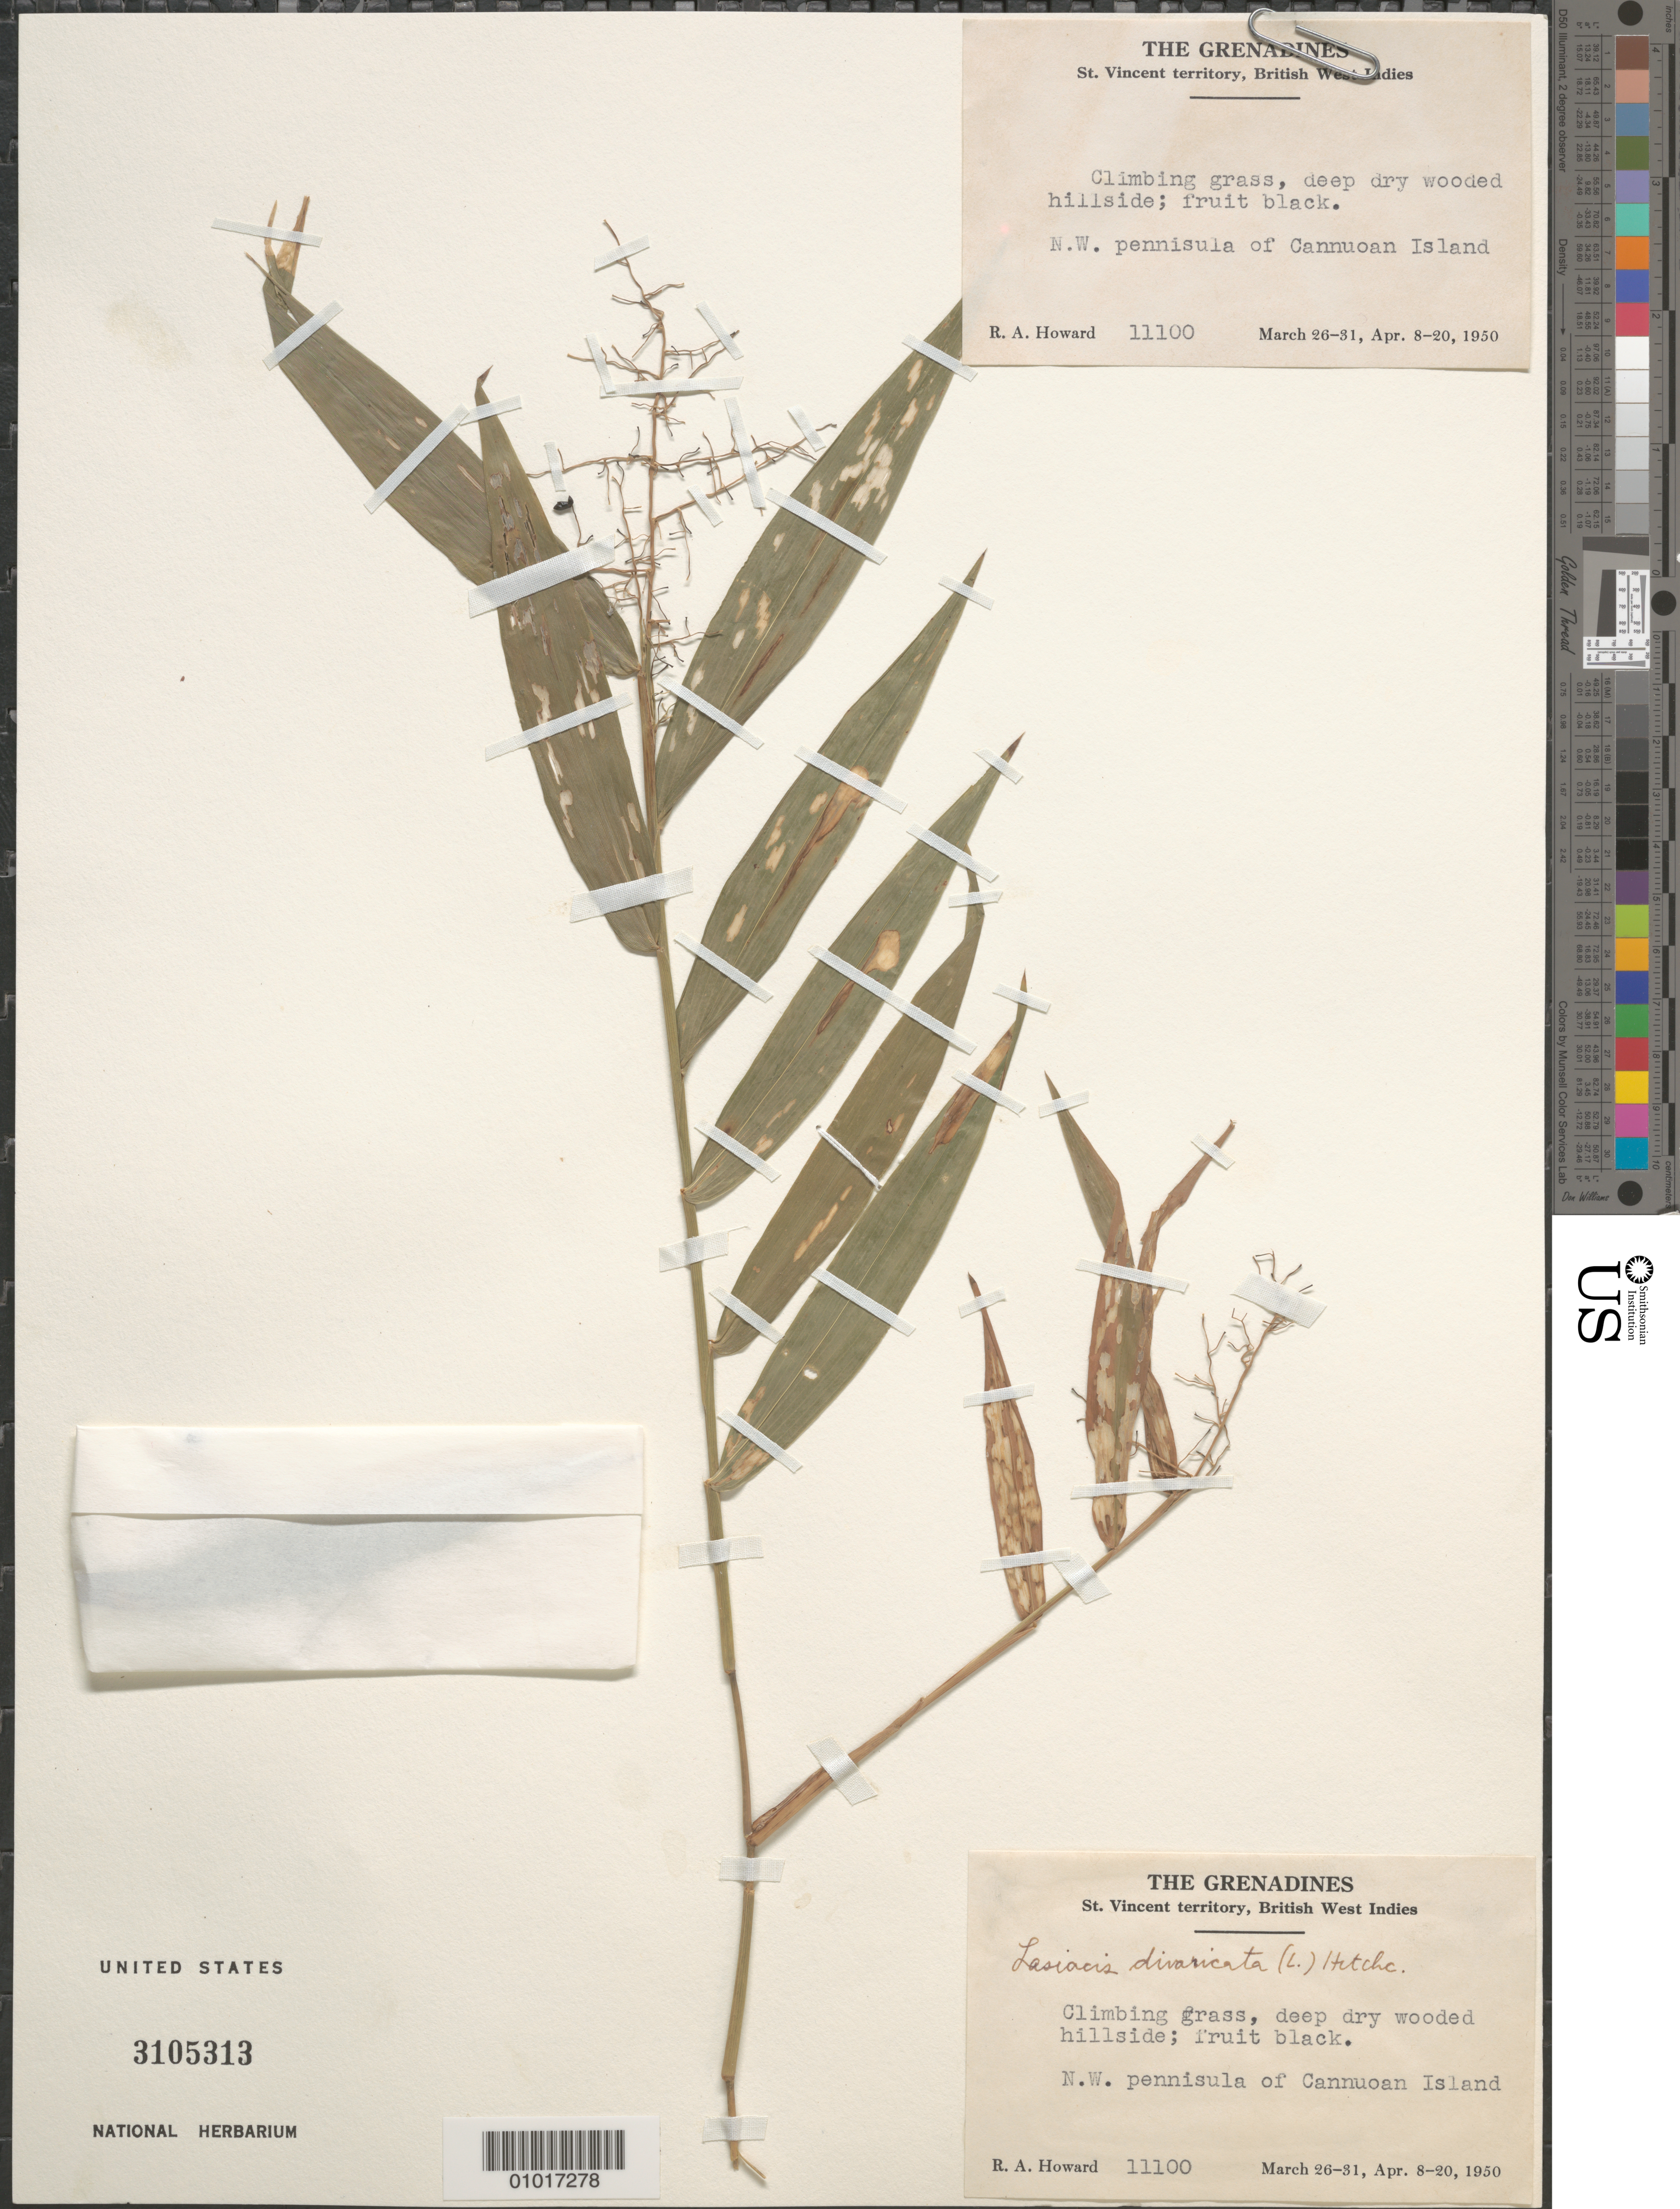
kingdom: Plantae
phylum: Tracheophyta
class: Liliopsida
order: Poales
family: Poaceae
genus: Lasiacis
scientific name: Lasiacis divaricata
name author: (L.) Hitchc.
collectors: R. A. Howard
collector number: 11100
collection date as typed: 26 Mar 1950 to 20 Apr 1950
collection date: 1950-03-26/1950-04-20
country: St. Vincent - Grenadines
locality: Northwest Peninsula of Cannuoan Island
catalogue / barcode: US 3105313